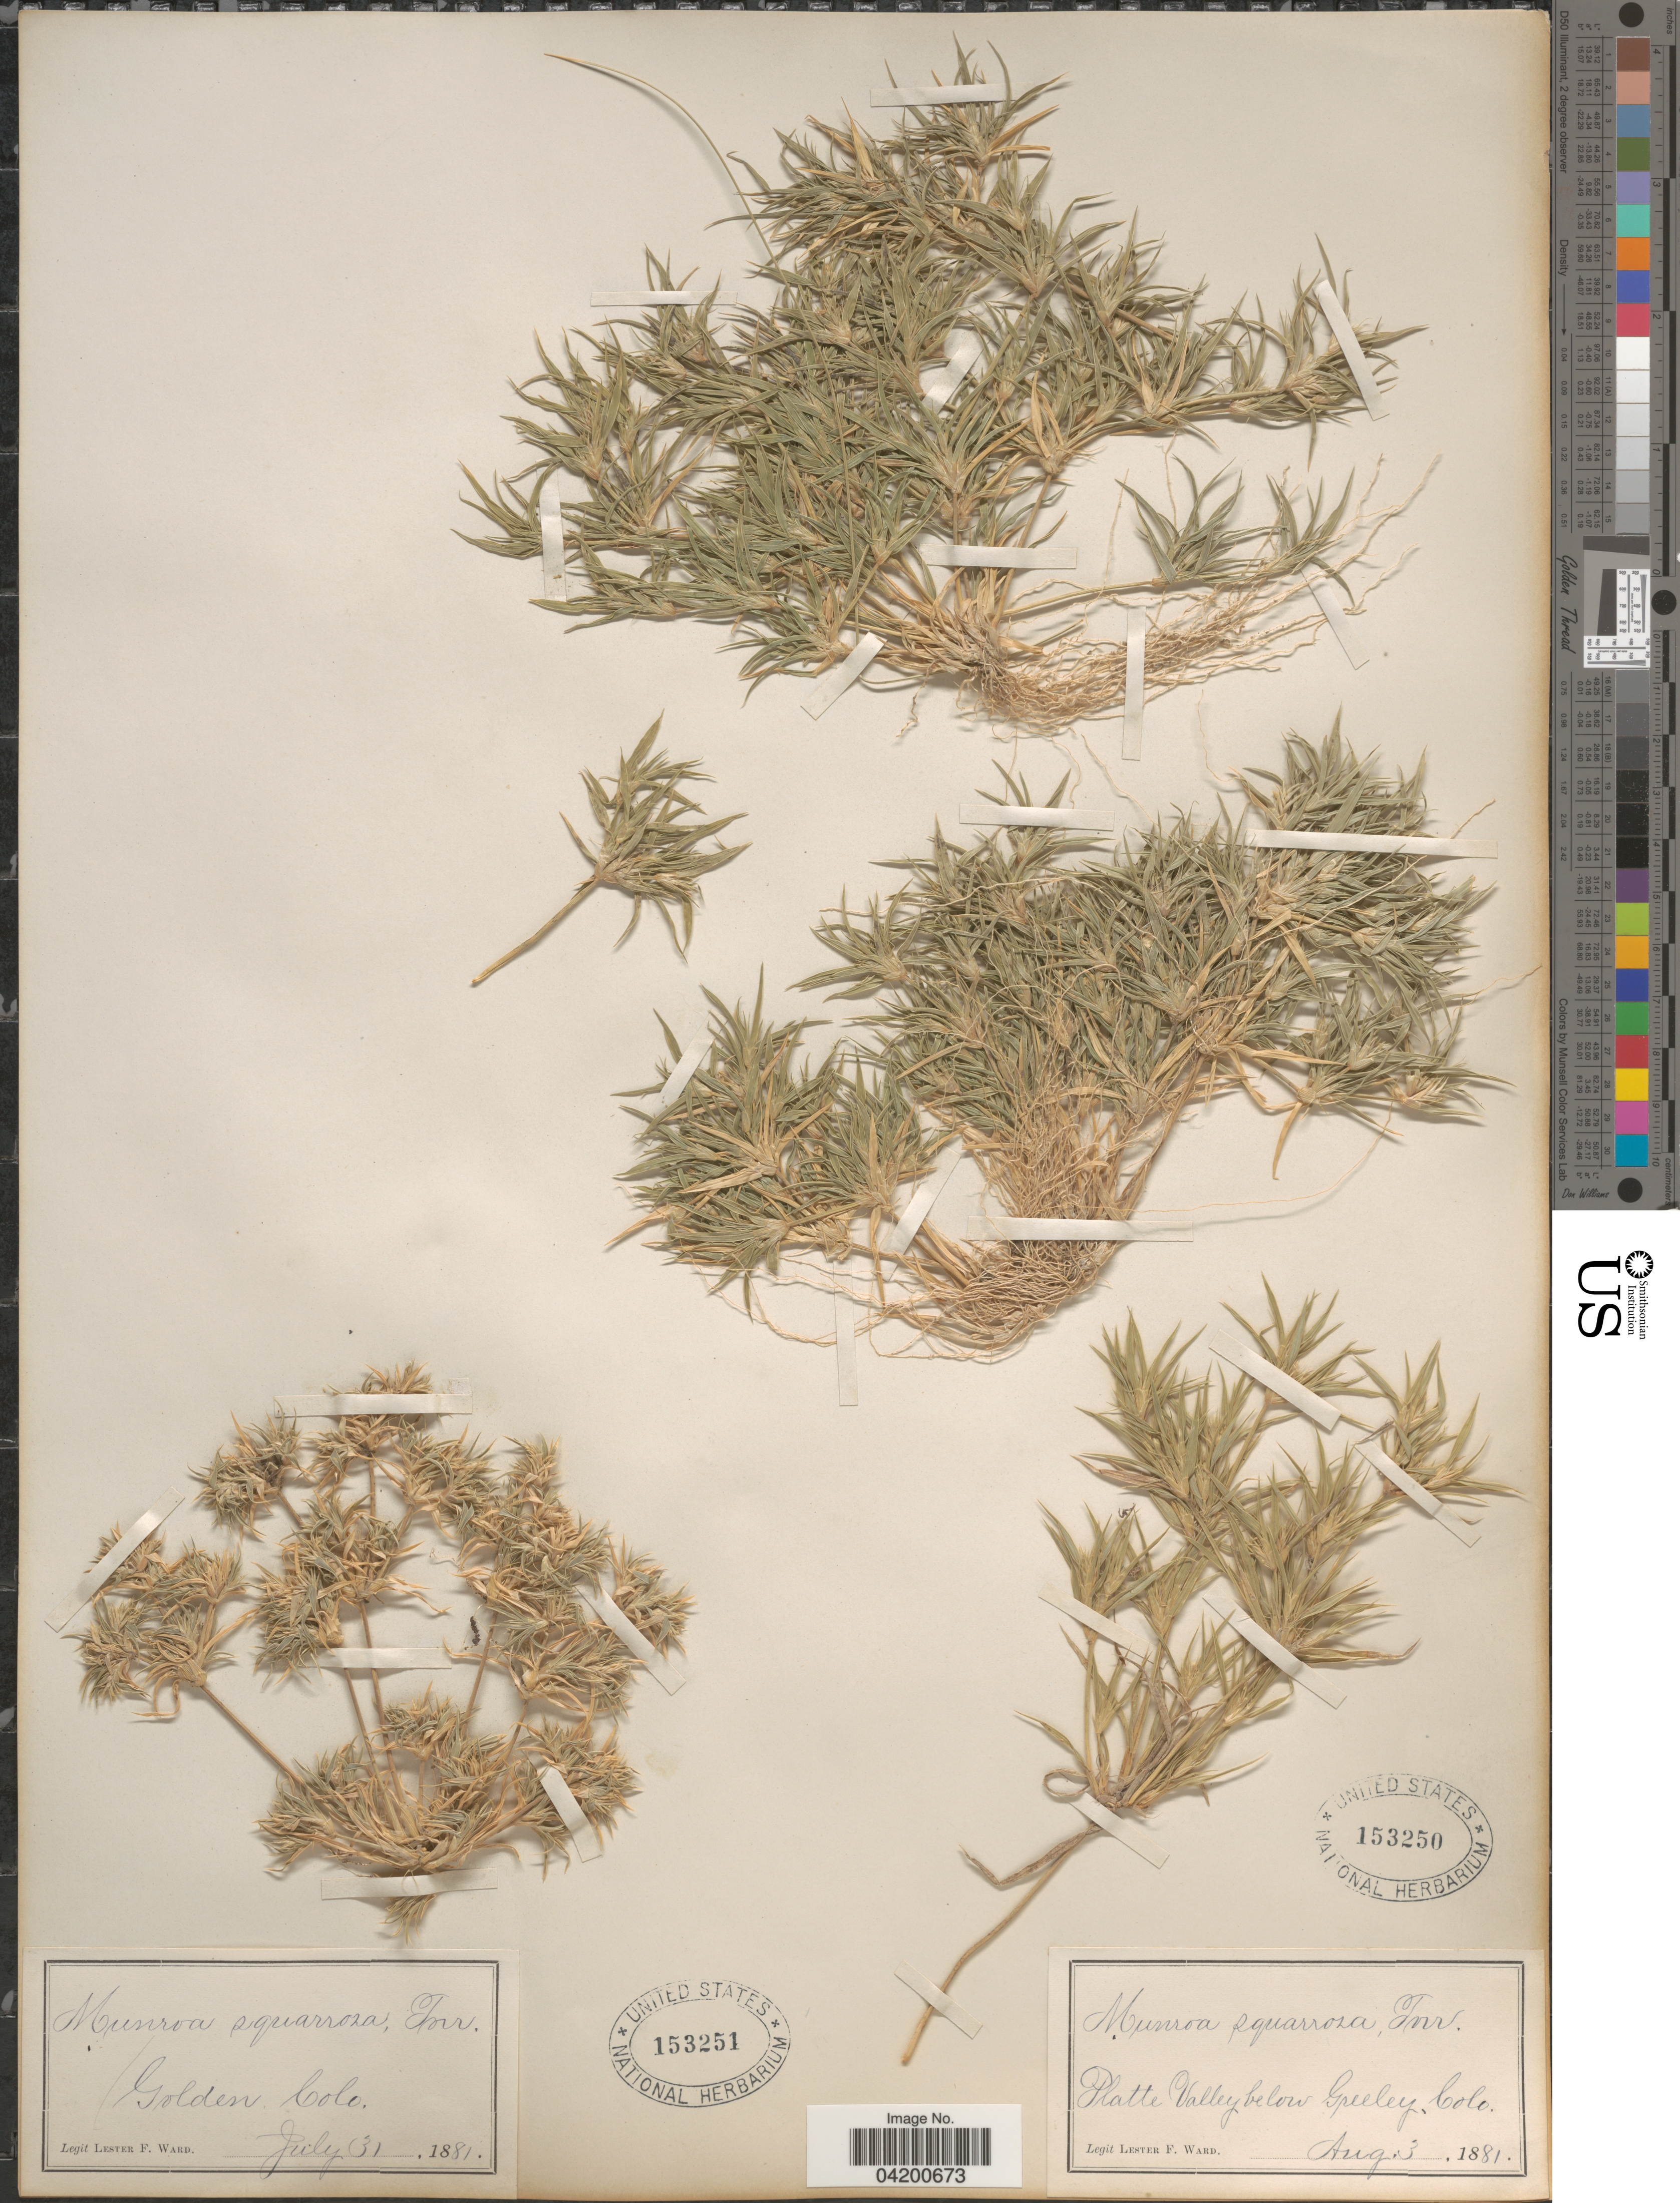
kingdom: Plantae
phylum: Tracheophyta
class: Liliopsida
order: Poales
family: Poaceae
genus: Munroa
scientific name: Munroa squarrosa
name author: (Nutt.) Torr.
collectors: L. F. Ward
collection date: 1881-07-31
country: United States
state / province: Colorado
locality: Golden.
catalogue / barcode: US 153251